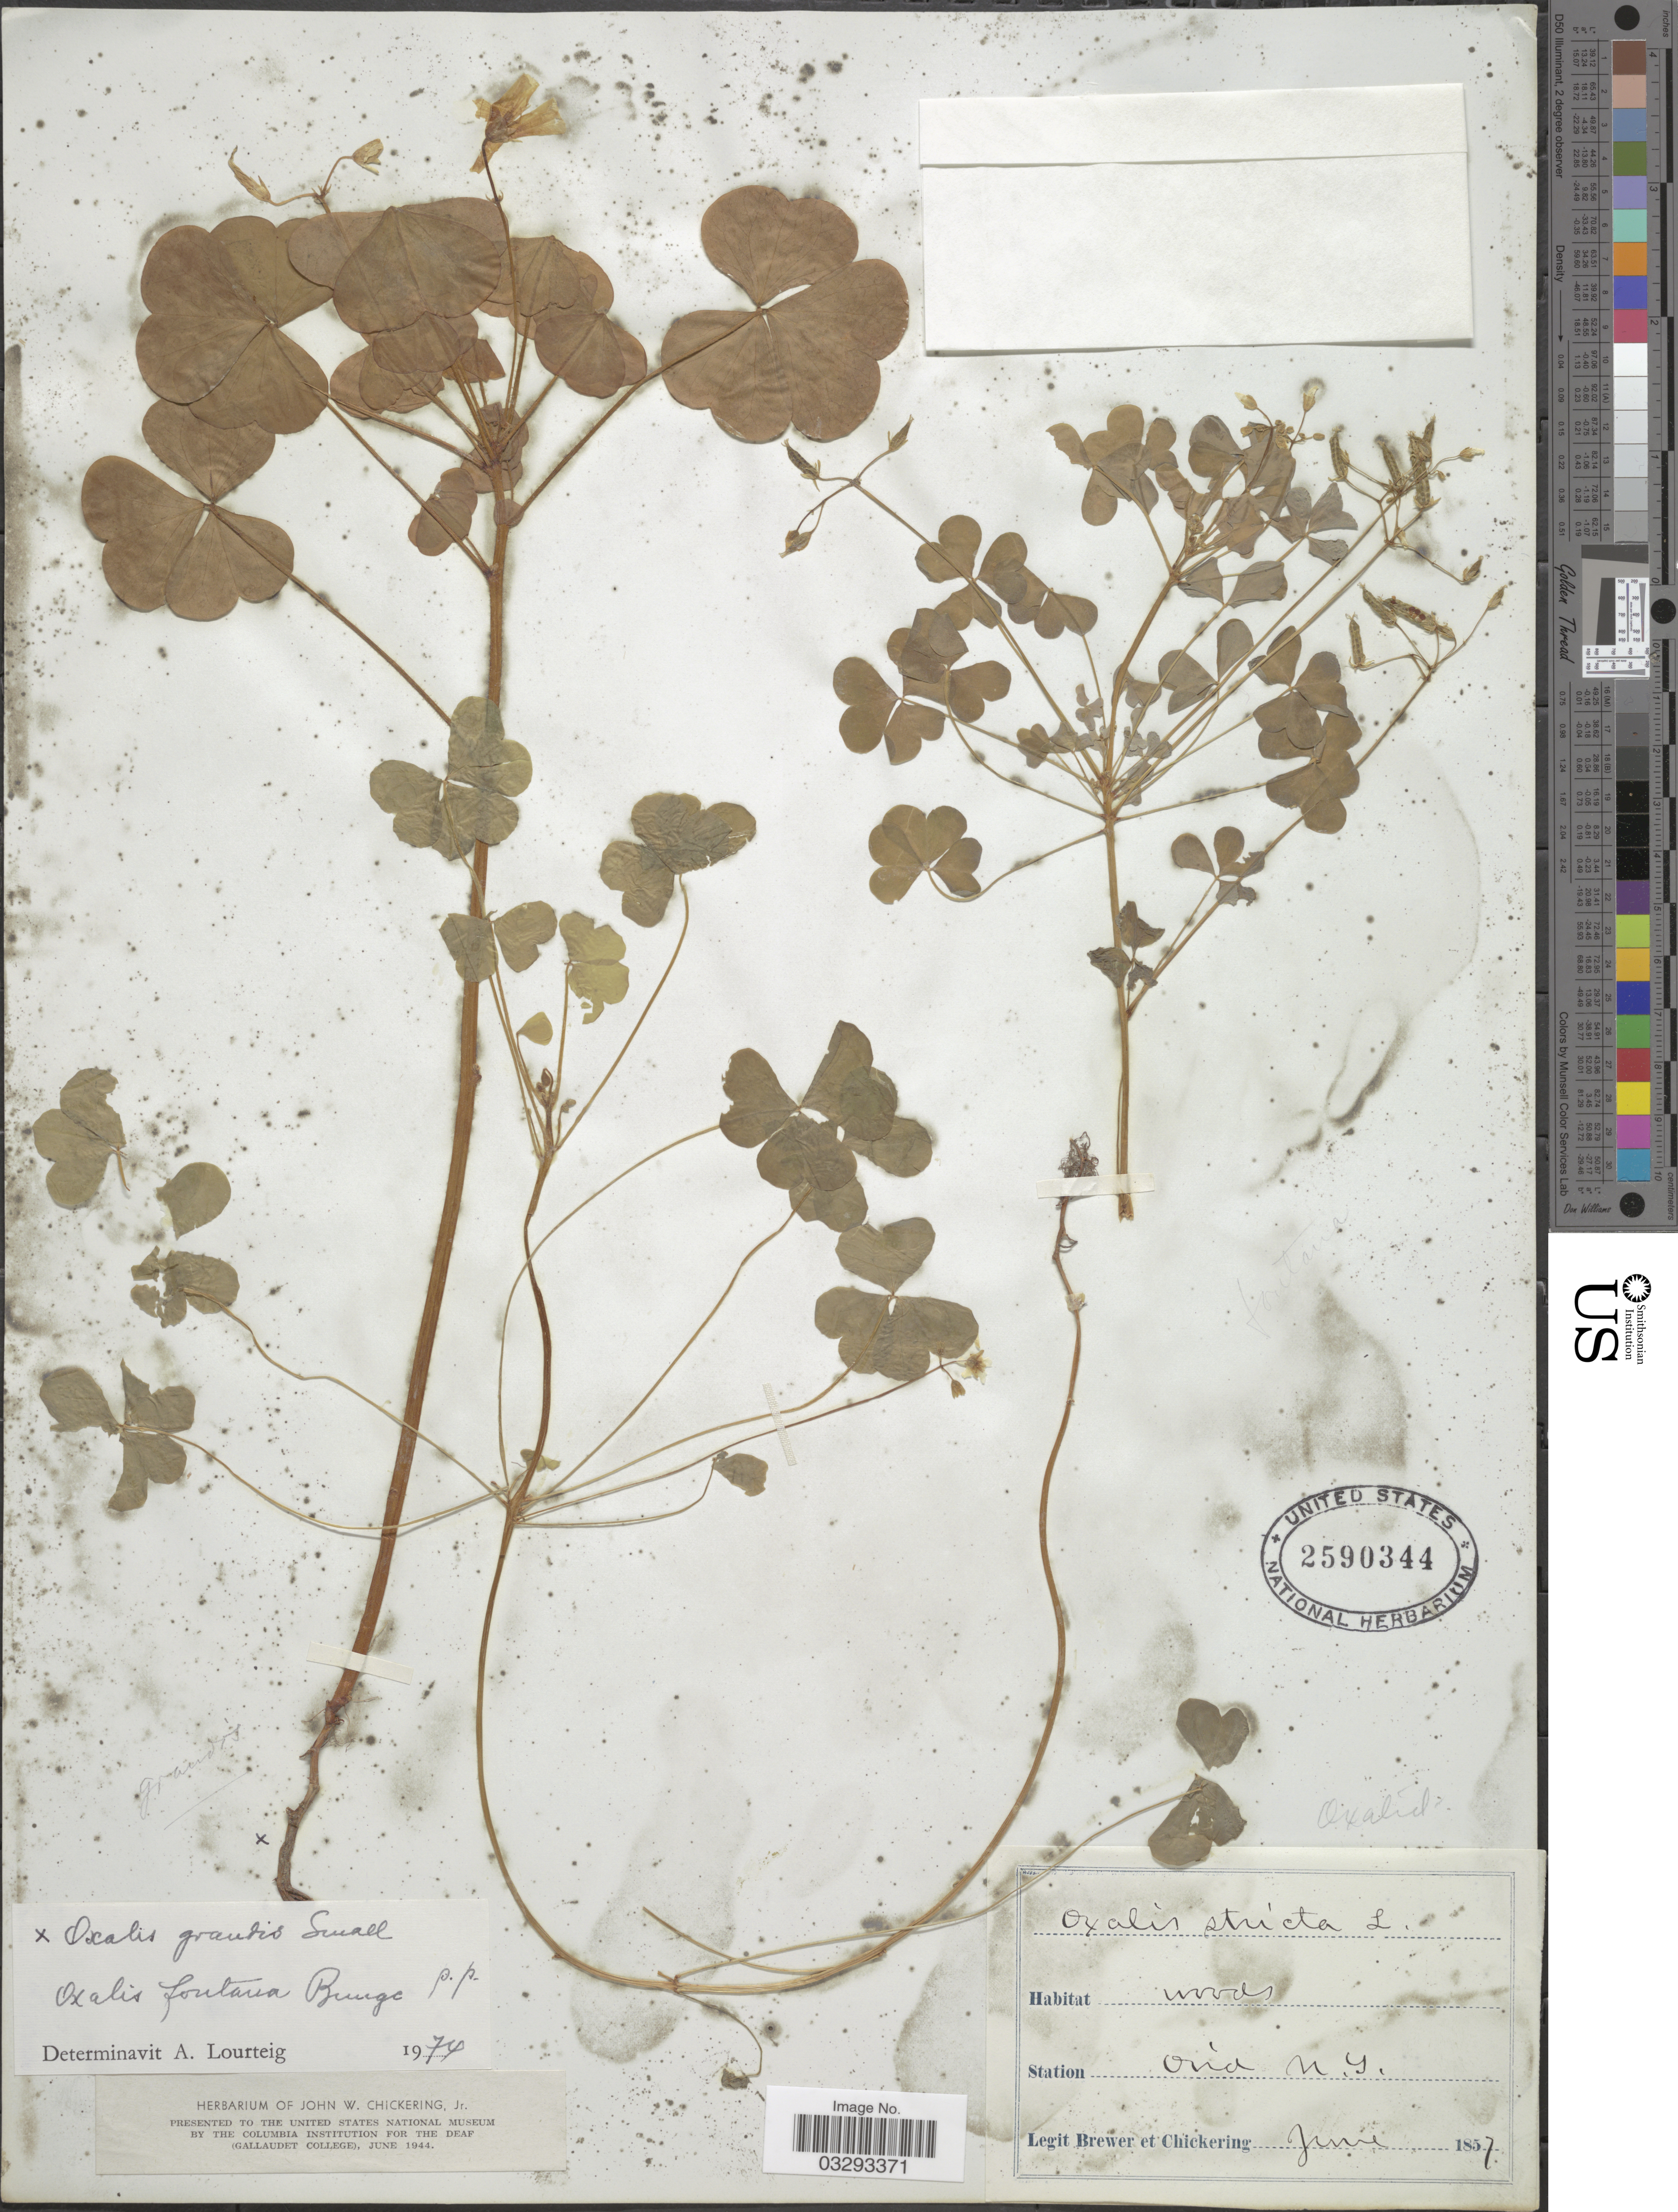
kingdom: Plantae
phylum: Tracheophyta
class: Magnoliopsida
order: Oxalidales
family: Oxalidaceae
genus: Oxalis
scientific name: Oxalis fontana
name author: Bunge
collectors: -. Brewer & -. Chickering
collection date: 1857-06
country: United States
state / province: New York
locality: Ovid.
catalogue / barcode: US 2590344